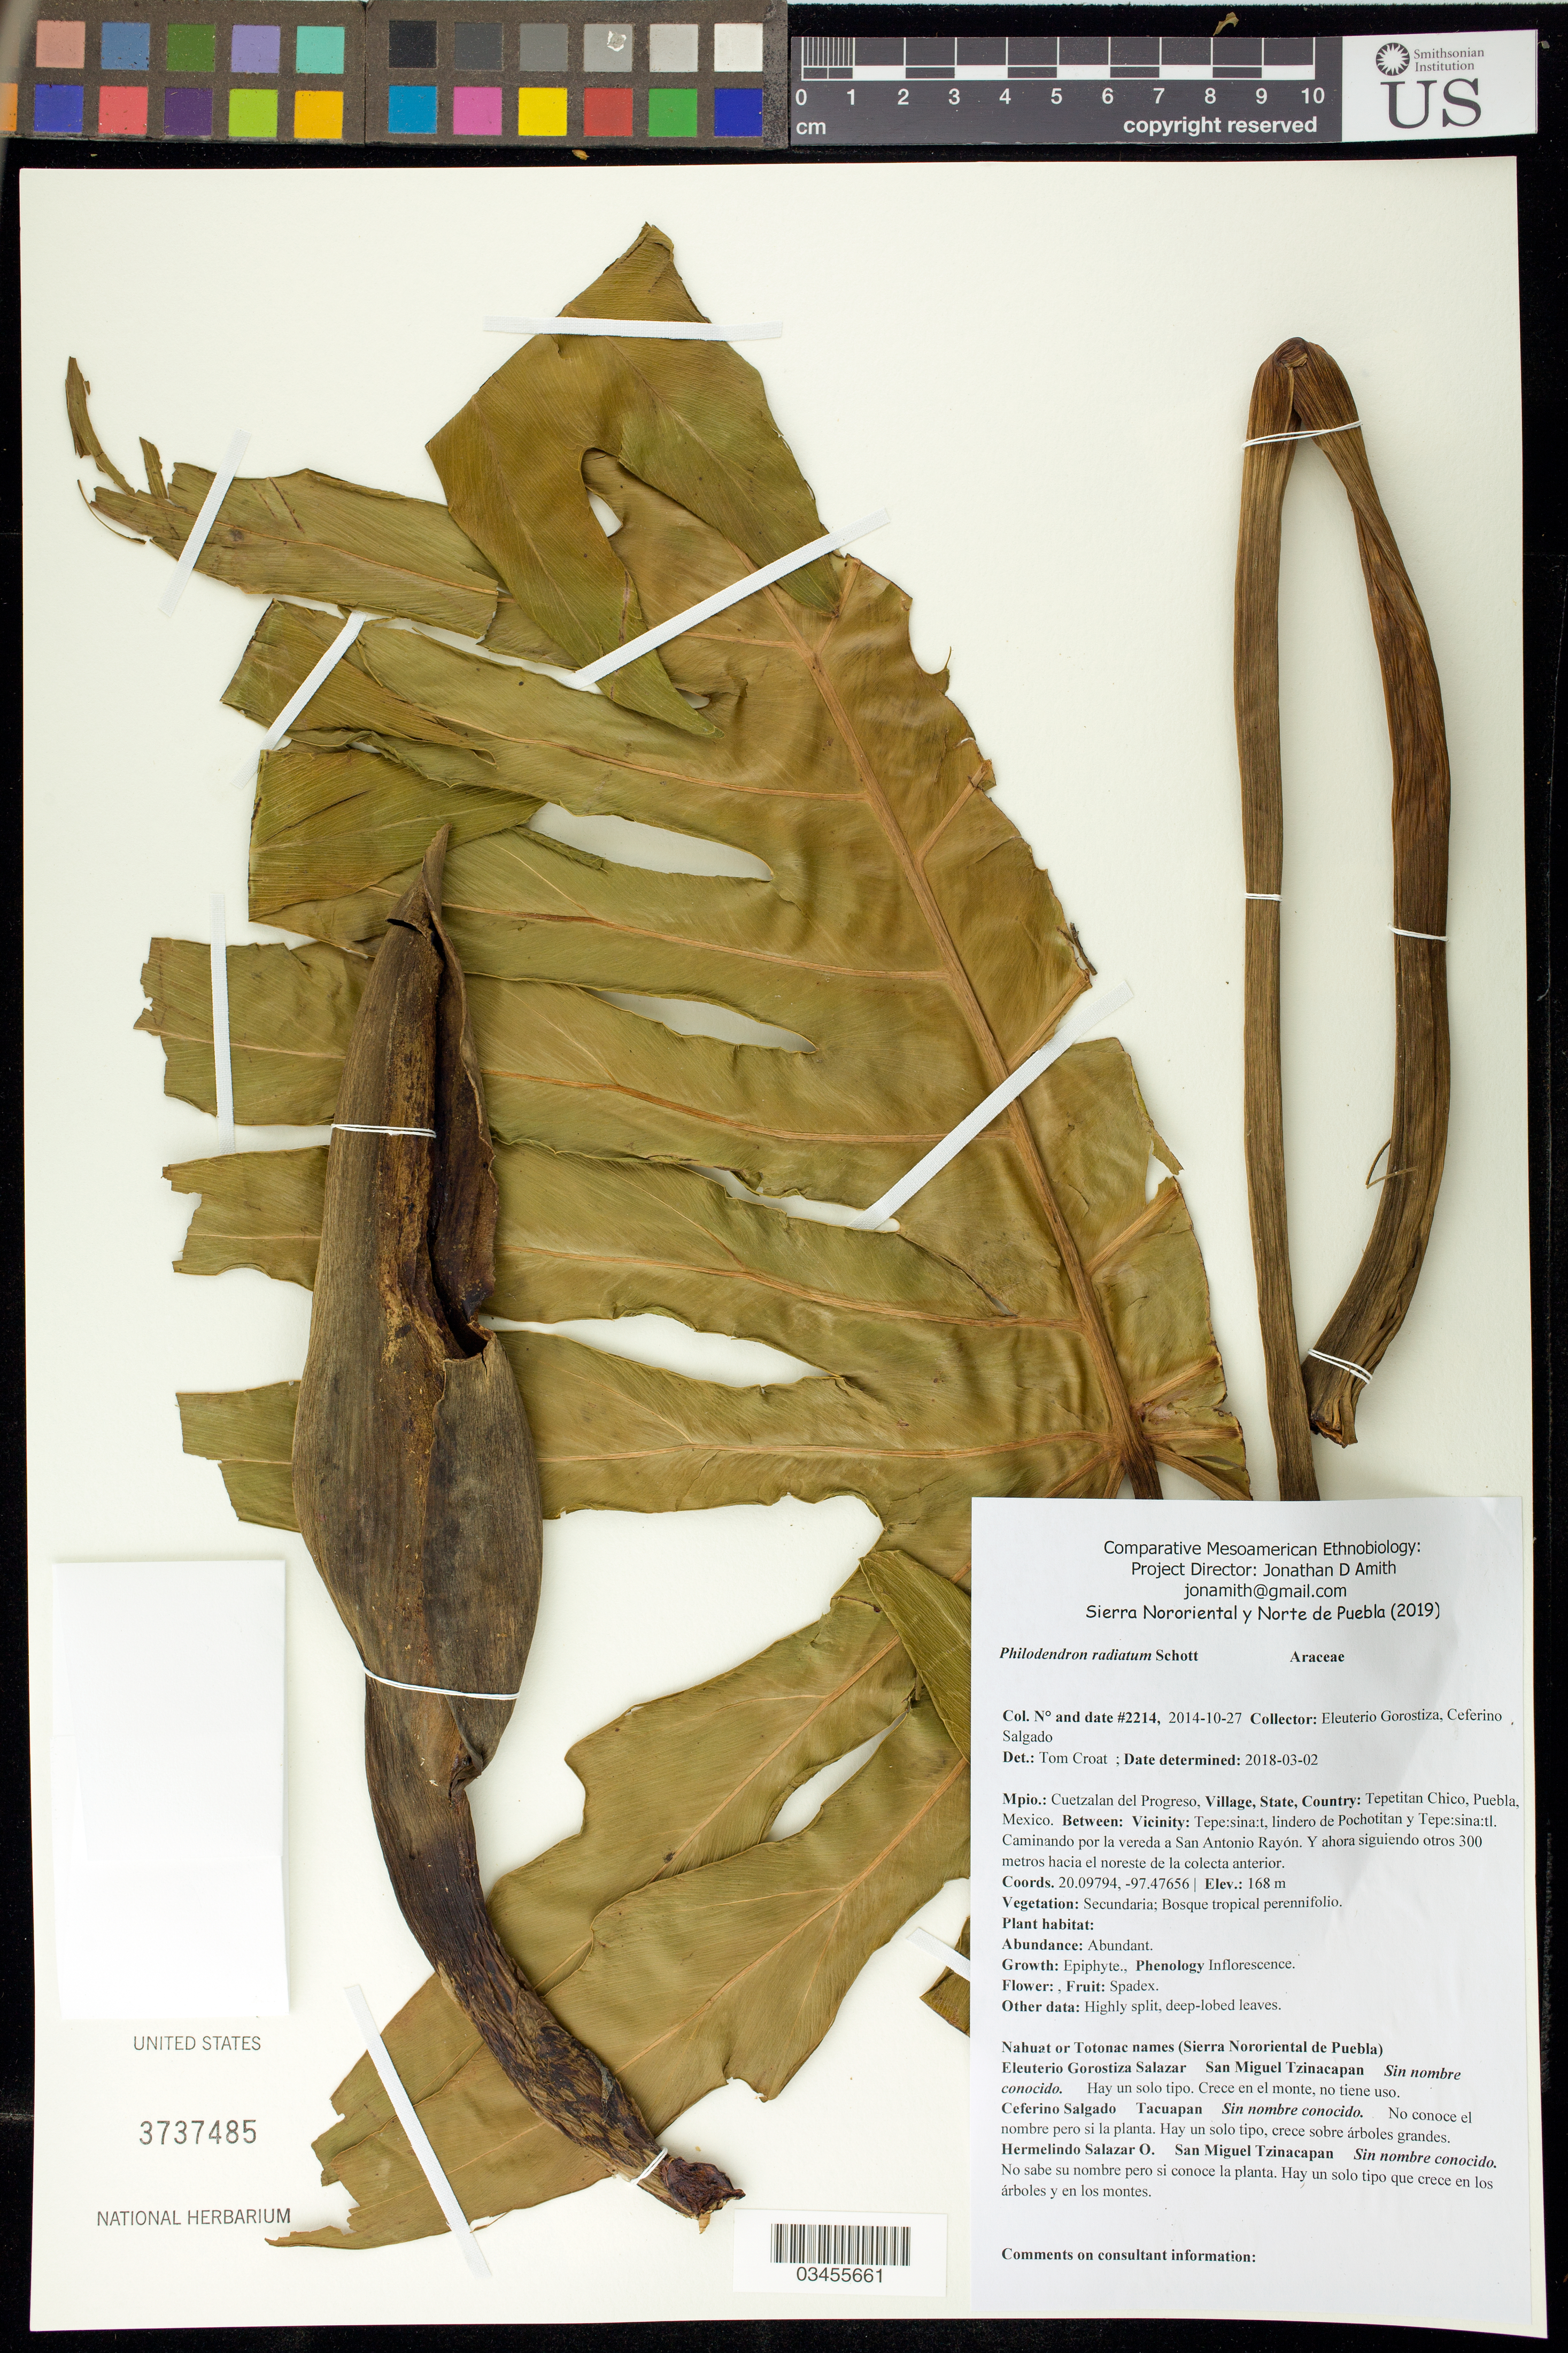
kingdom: Plantae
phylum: Tracheophyta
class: Liliopsida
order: Alismatales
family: Araceae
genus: Philodendron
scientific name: Philodendron radiatum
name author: Schott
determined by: Croat, Thomas B., Missouri Botanical Garden (MO)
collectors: J. D. Amith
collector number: JDA_02214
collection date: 2014-10-27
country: México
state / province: Puebla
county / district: Cuetzalan del Progreso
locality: PUEBLO: Tepetitan Chico; LOCALIDAD EXACTA: Tepe:sina:t, lindero de Pochotitan y Tepe:sina:tl. Caminando por la vereda a San Antonio Rayón. Y ahora siguiendo otros 300 m hacia el noreste de la colecta anterior.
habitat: Bosque tropical perennifolio.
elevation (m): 168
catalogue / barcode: US 3737485